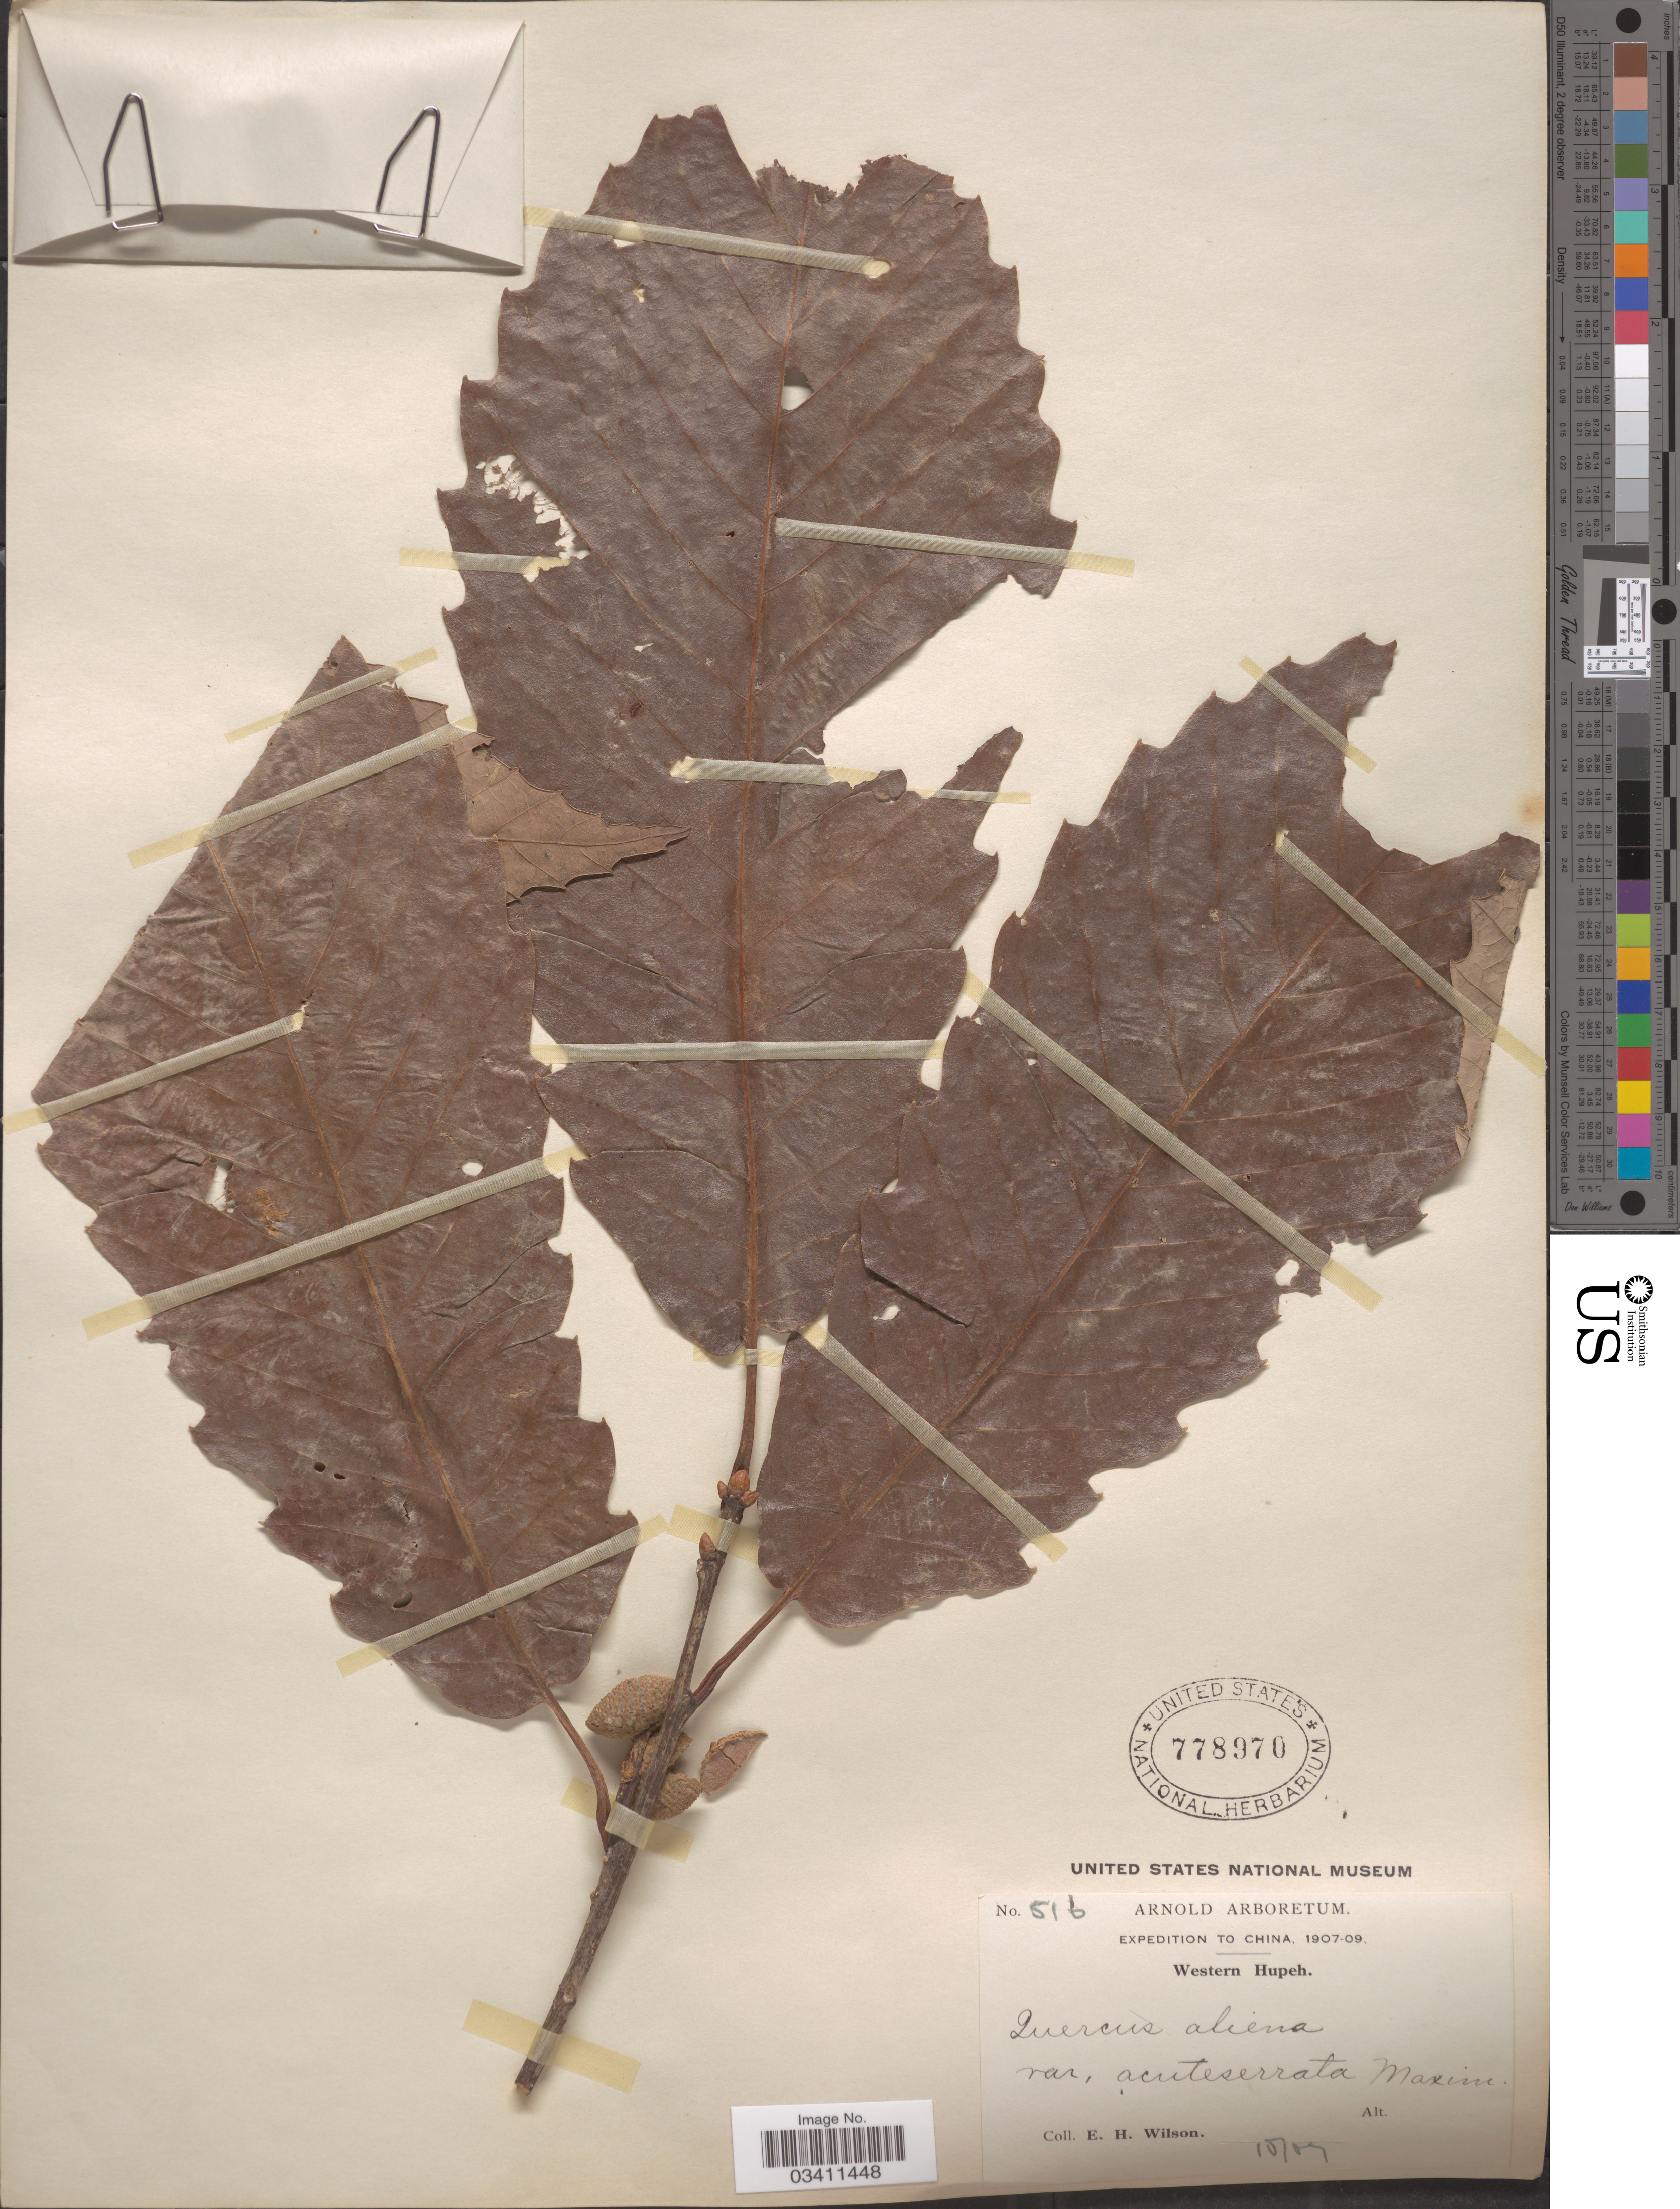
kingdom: Plantae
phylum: Tracheophyta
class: Magnoliopsida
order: Fagales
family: Fagaceae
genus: Quercus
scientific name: Quercus aliena var. acutiserrata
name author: Maxim.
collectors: E. Wilson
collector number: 516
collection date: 1907-10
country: China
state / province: Hubei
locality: Western Hupeh.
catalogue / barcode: US 778970